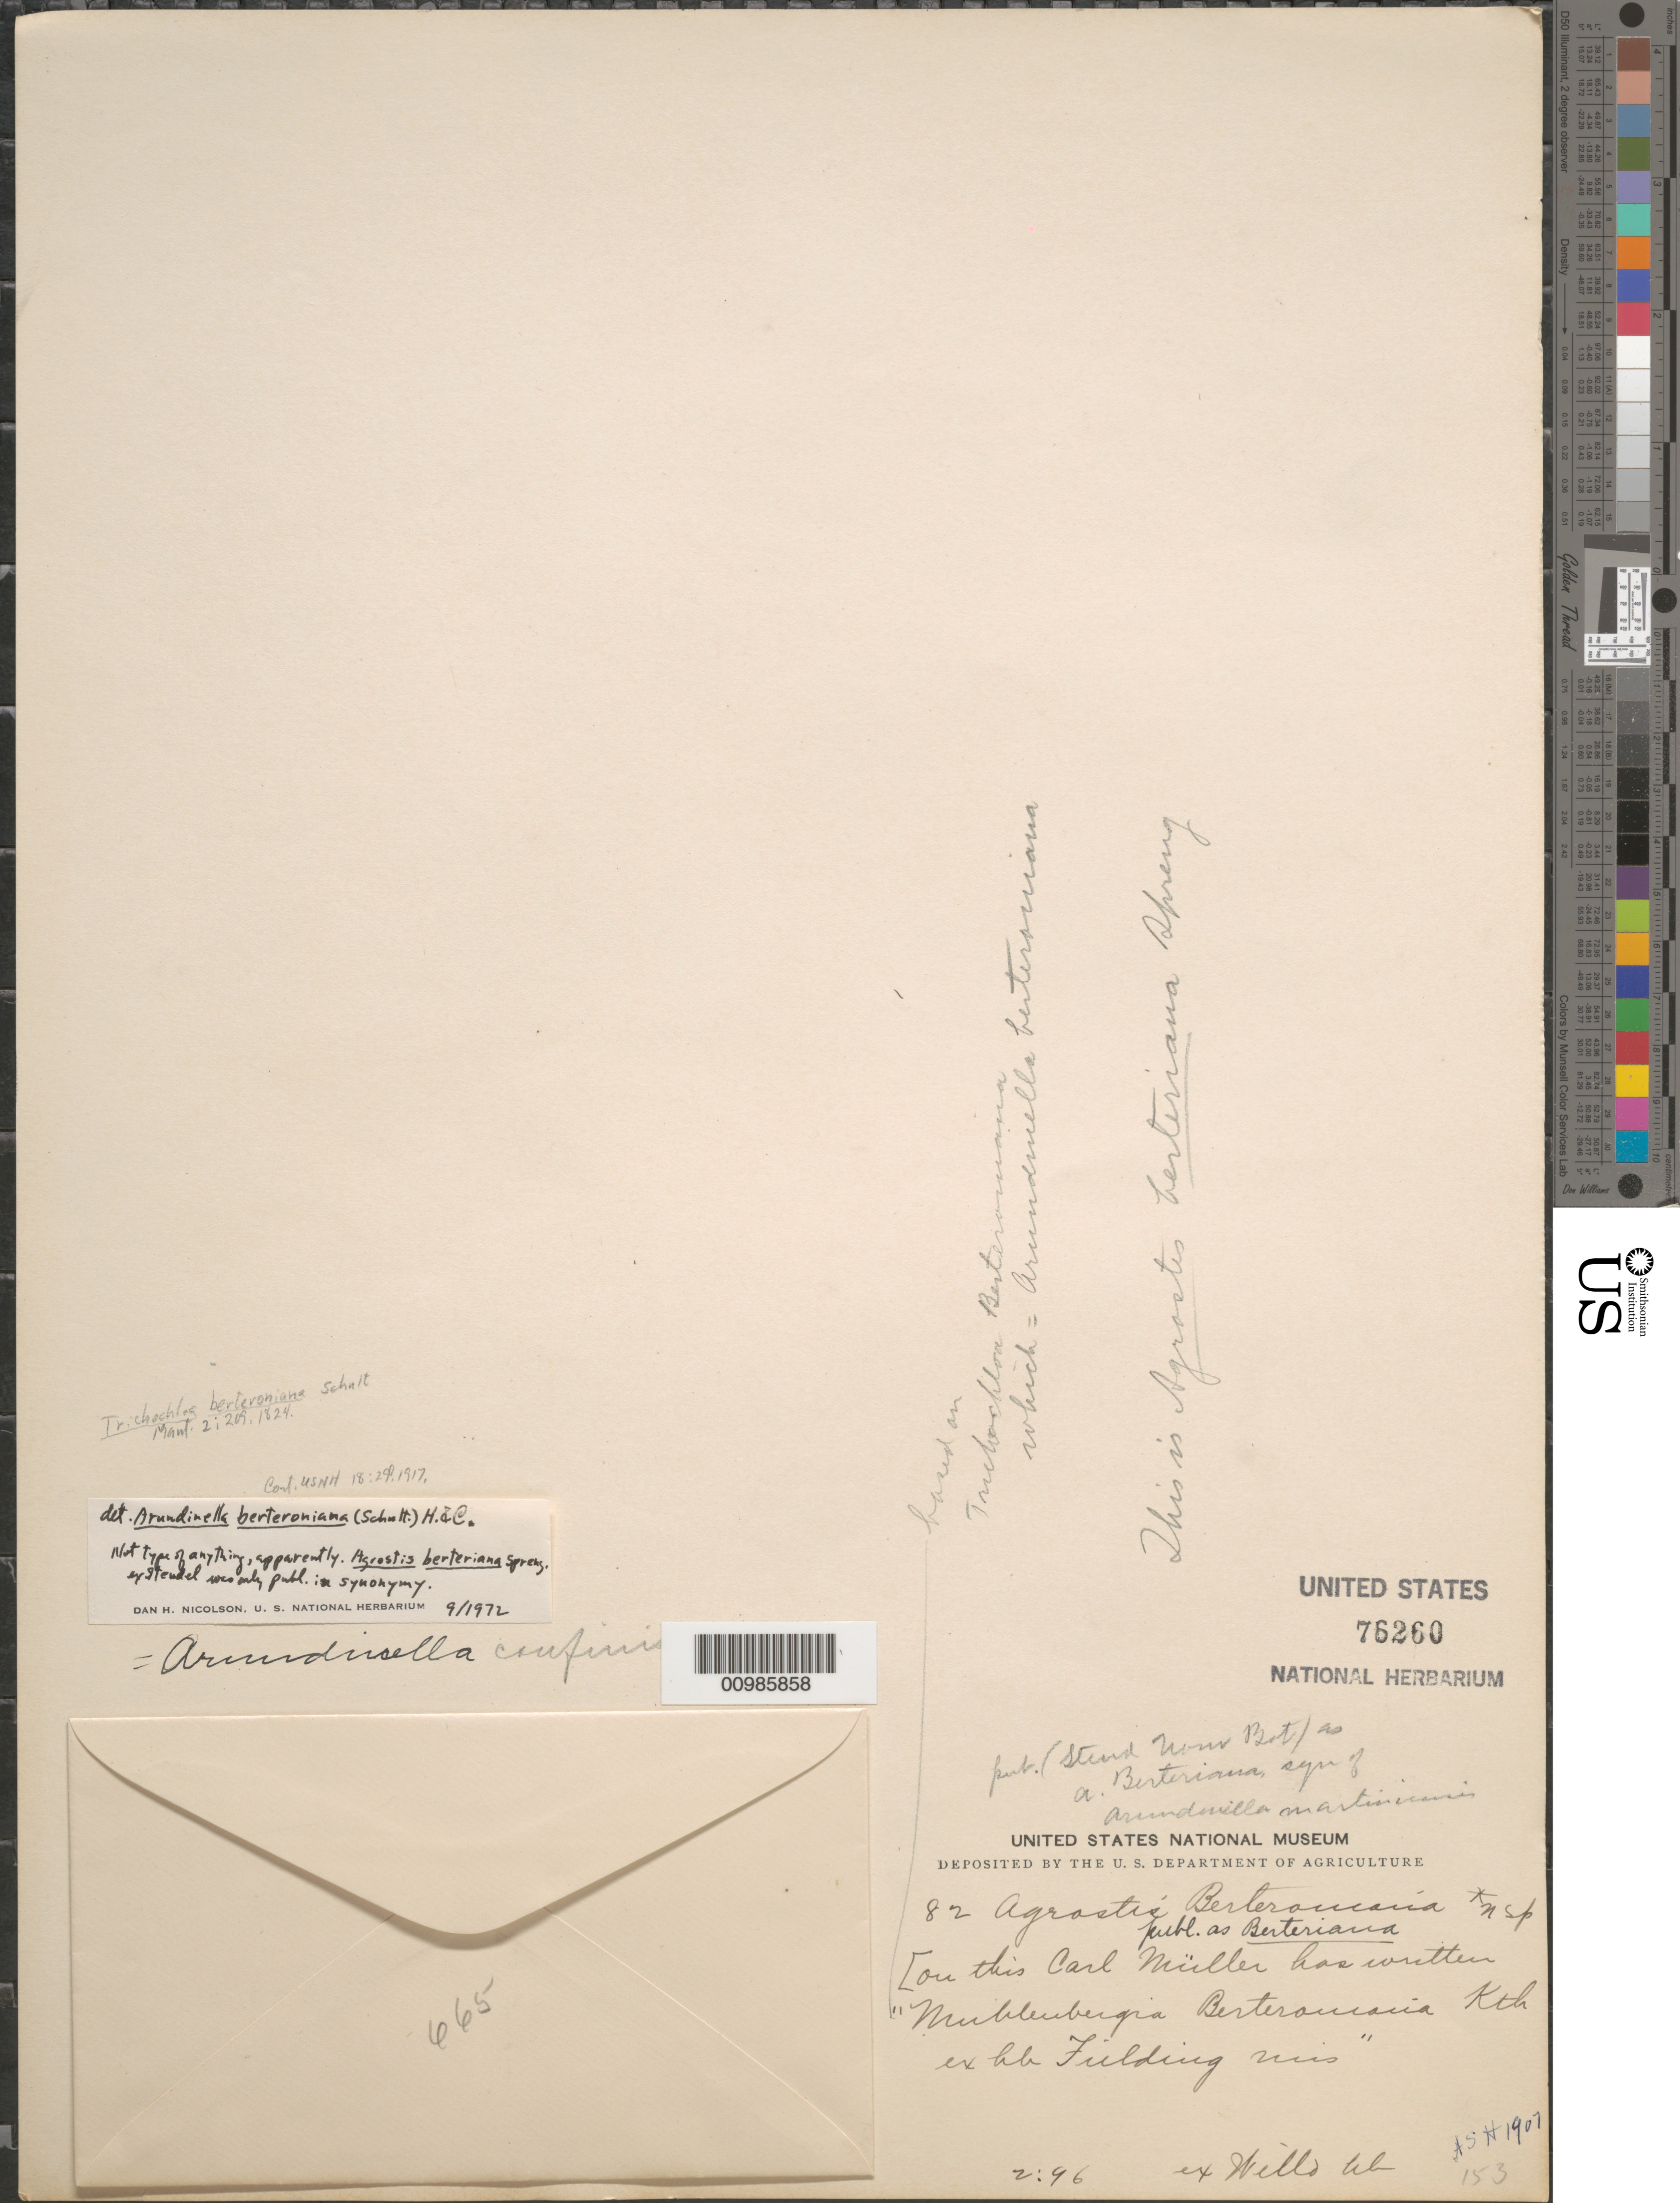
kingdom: Plantae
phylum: Tracheophyta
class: Liliopsida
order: Poales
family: Poaceae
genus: Arundinella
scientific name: Arundinella berteroniana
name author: (Schult.) Hitchc. & Chase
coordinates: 0 N, 0 E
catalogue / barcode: US 76260